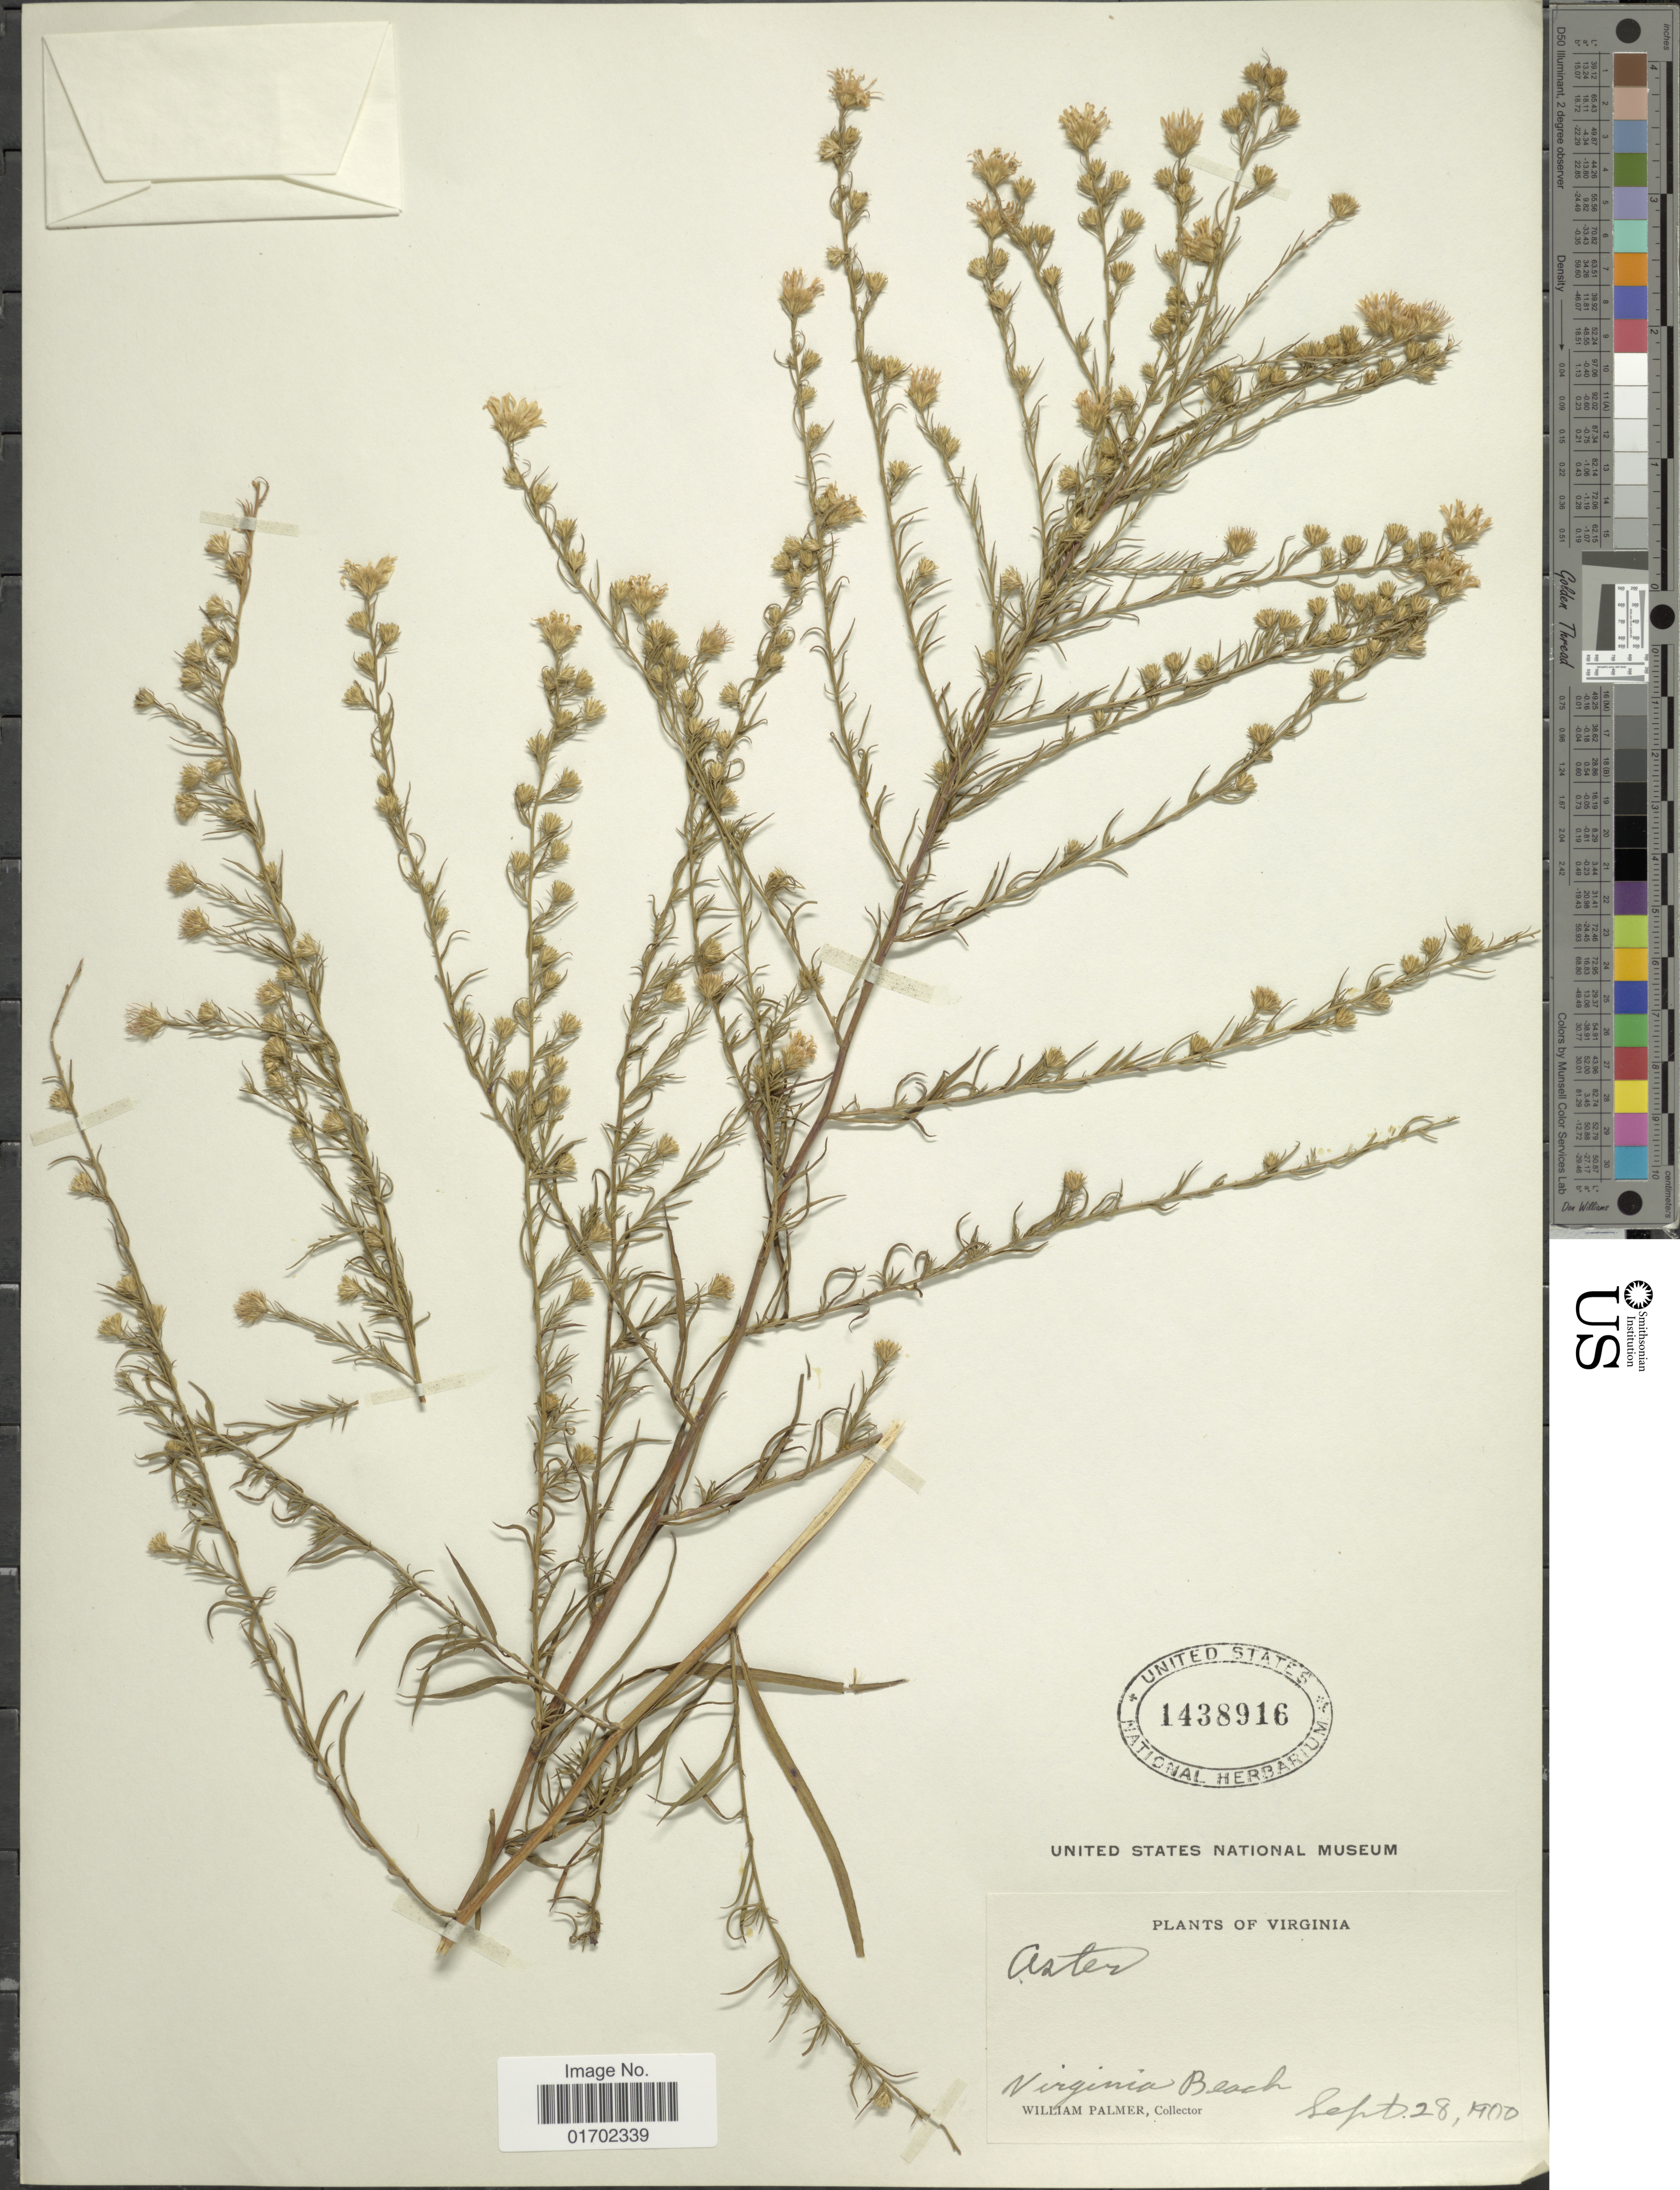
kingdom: Plantae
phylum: Tracheophyta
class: Magnoliopsida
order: Asterales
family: Asteraceae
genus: Symphyotrichum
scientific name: Symphyotrichum pilosum var. pilosum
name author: (Willd.) G.L. Nesom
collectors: W. Palmer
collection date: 1900-09-28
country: United States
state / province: Virginia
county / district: City of Virginia Beach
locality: Virginia Beach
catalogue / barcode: US 1438916